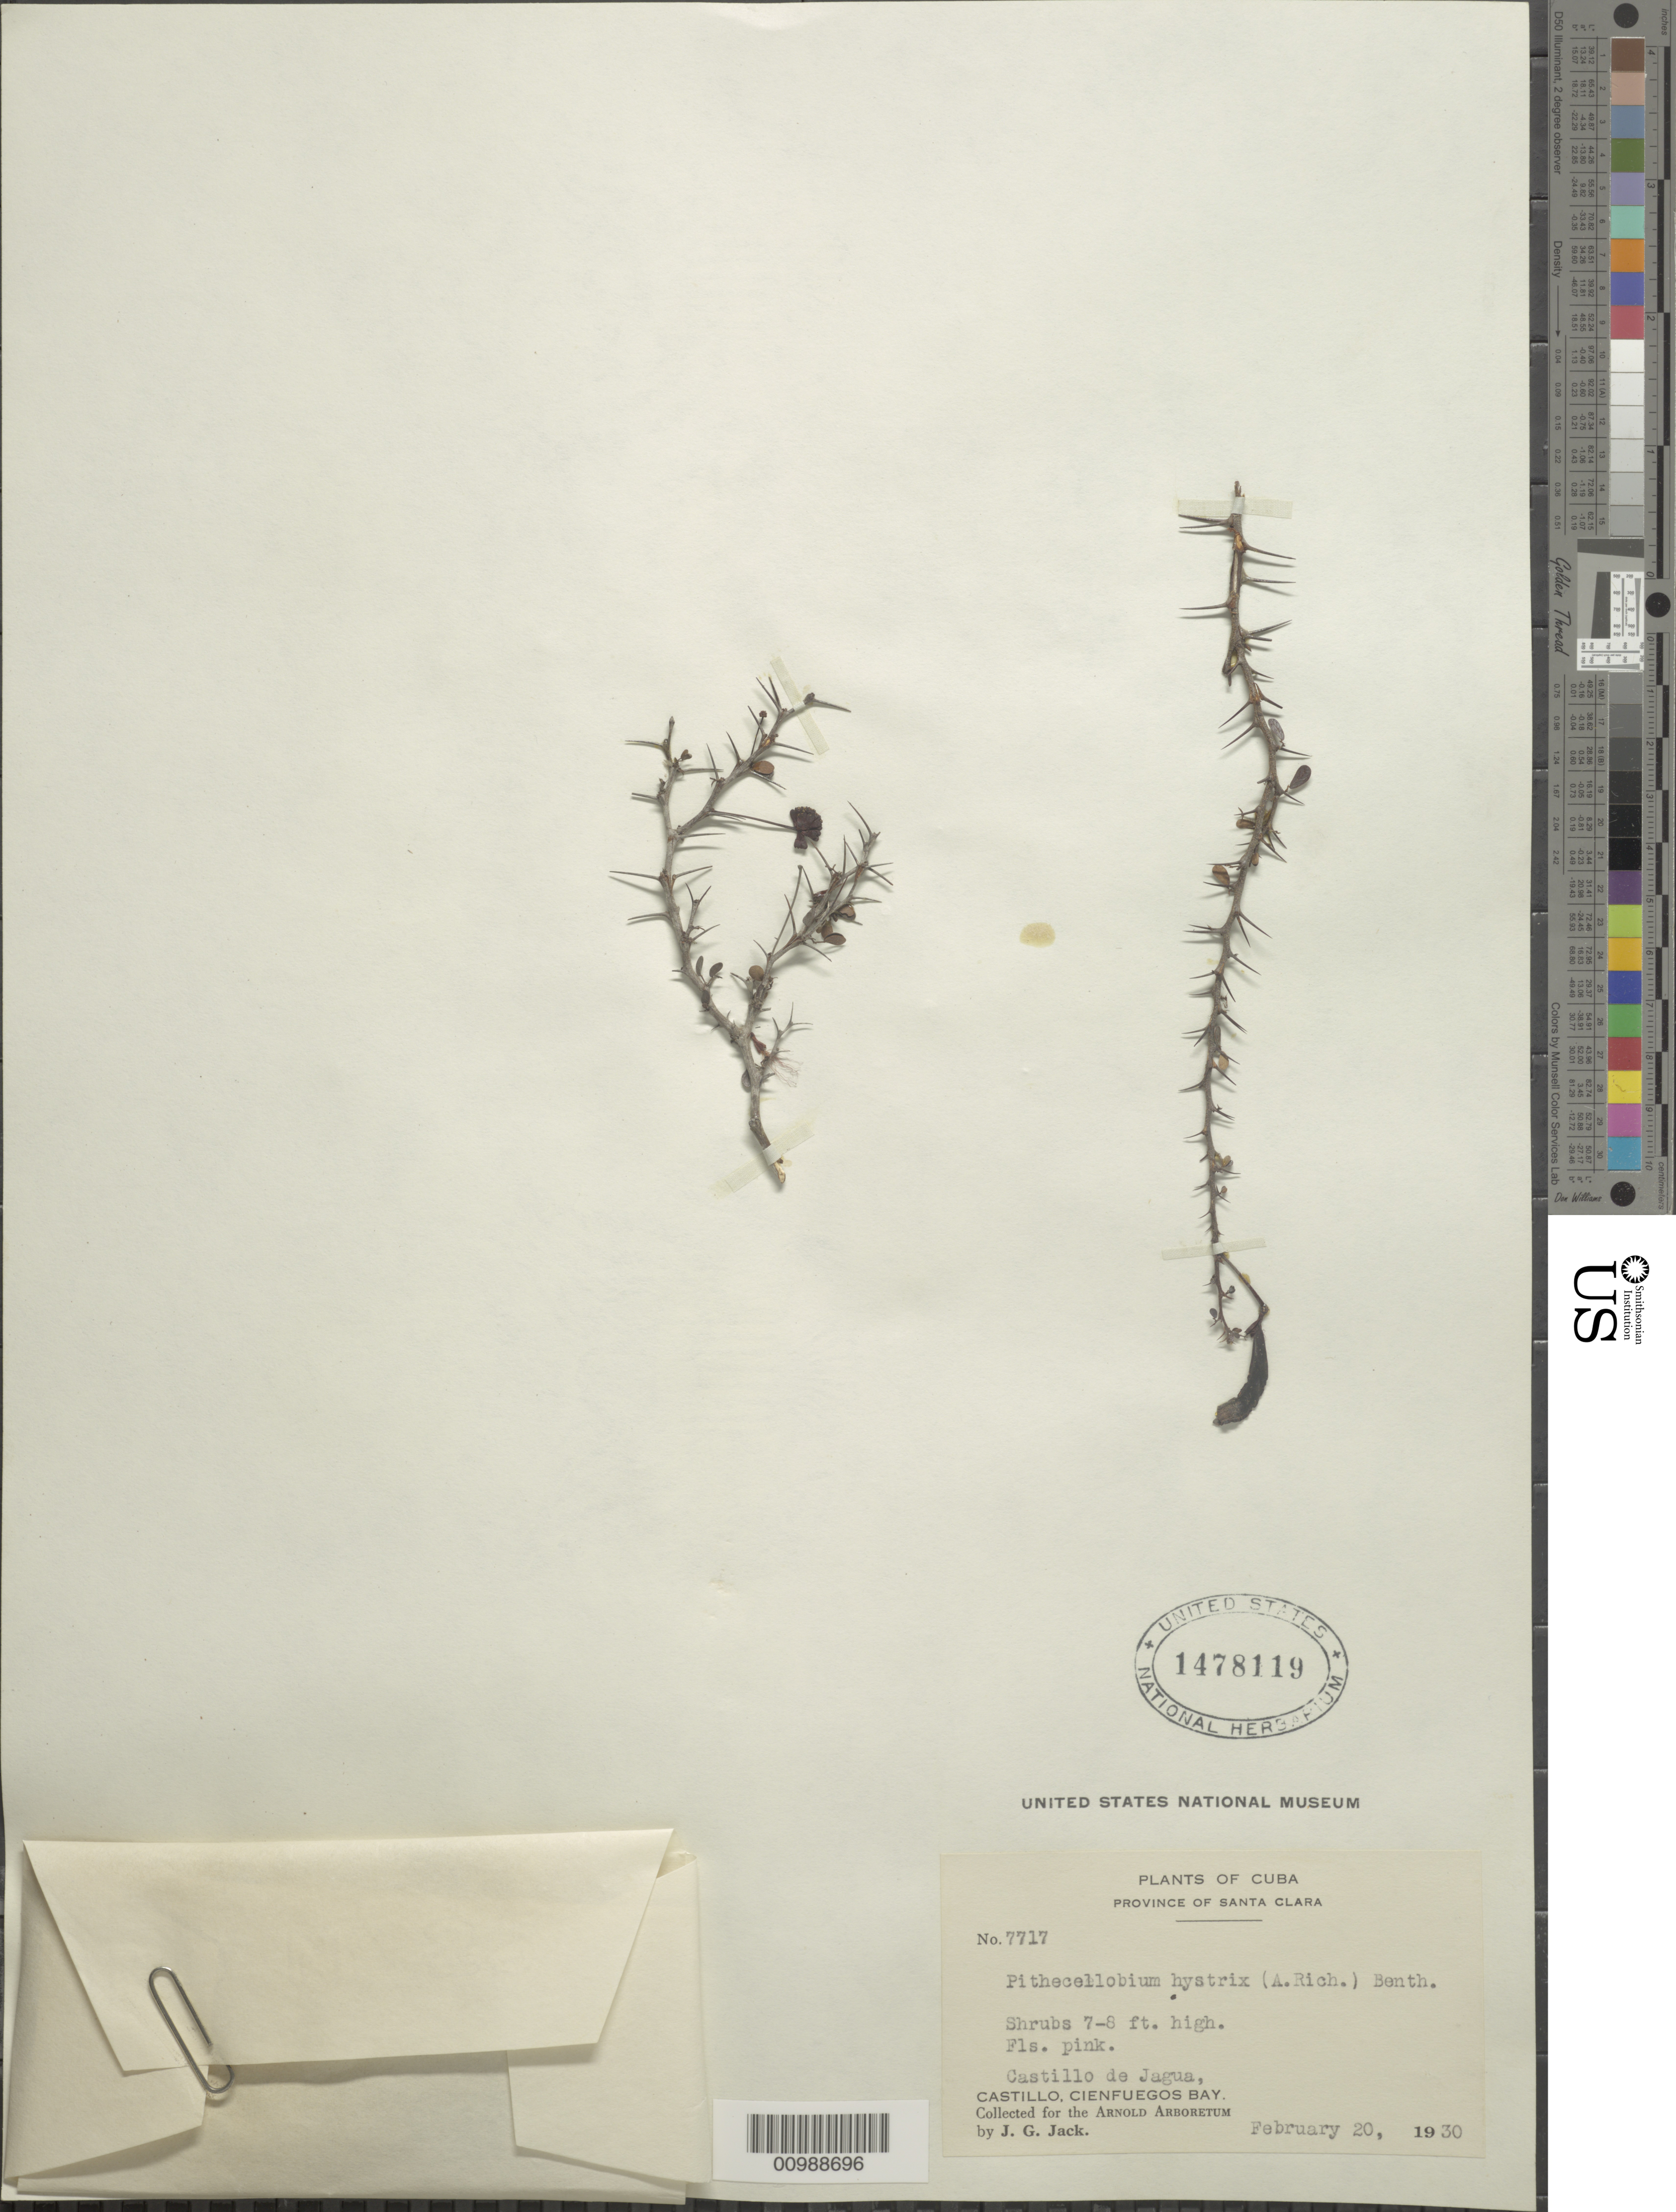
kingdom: Plantae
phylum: Tracheophyta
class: Magnoliopsida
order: Fabales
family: Fabaceae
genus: Pithecellobium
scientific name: Pithecellobium histrix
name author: (A. Rich.) Benth.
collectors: J. G. Jack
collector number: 7717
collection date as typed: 20 Feb 1930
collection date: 1930-02-20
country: Cuba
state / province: Cienfuegos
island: Cuba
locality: Cienfuegos Bay, Castillo de Jagua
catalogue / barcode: US 1478119